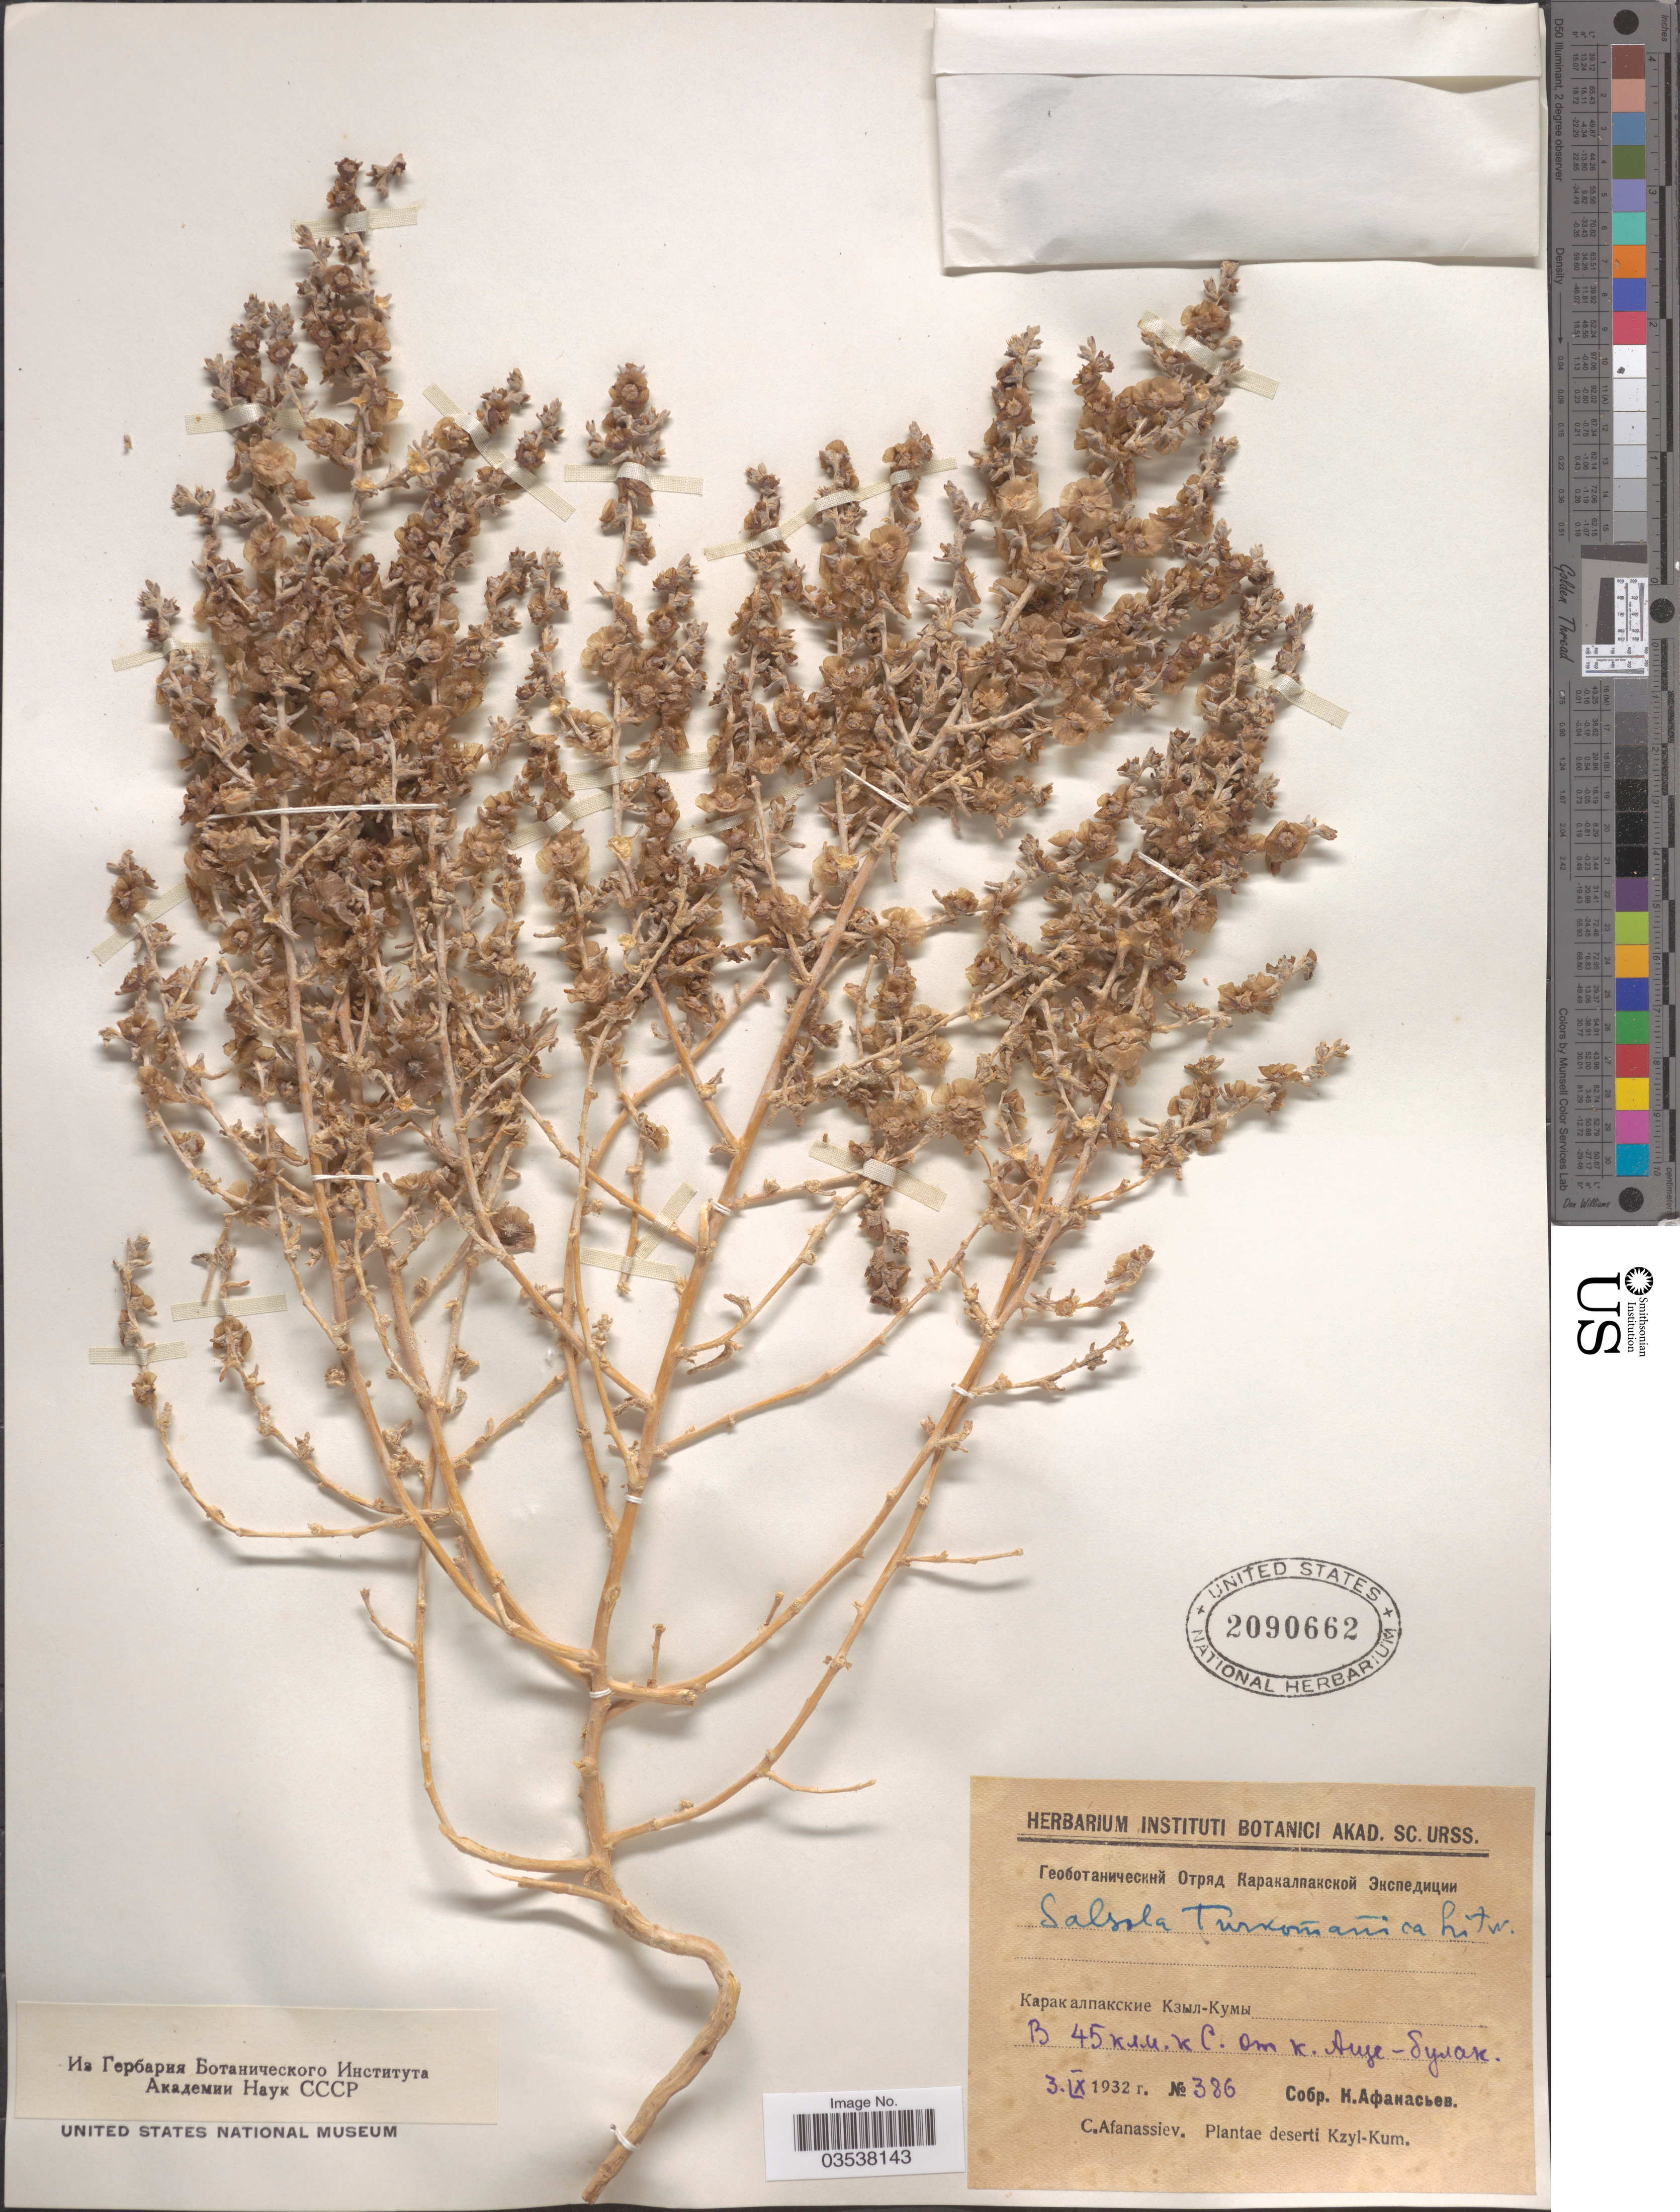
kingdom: Plantae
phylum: Tracheophyta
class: Magnoliopsida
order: Caryophyllales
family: Amaranthaceae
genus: Climacoptera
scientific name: Climacoptera turcomanica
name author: (Litv.) Botsch.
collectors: K. Afanasiev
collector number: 386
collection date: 1932-09-03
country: Uzbekistan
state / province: Qoraqalpog'iston Republikasi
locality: Kyzylkum Desert, 45 km N of Ashche-Bulak.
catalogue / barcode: US 2090662